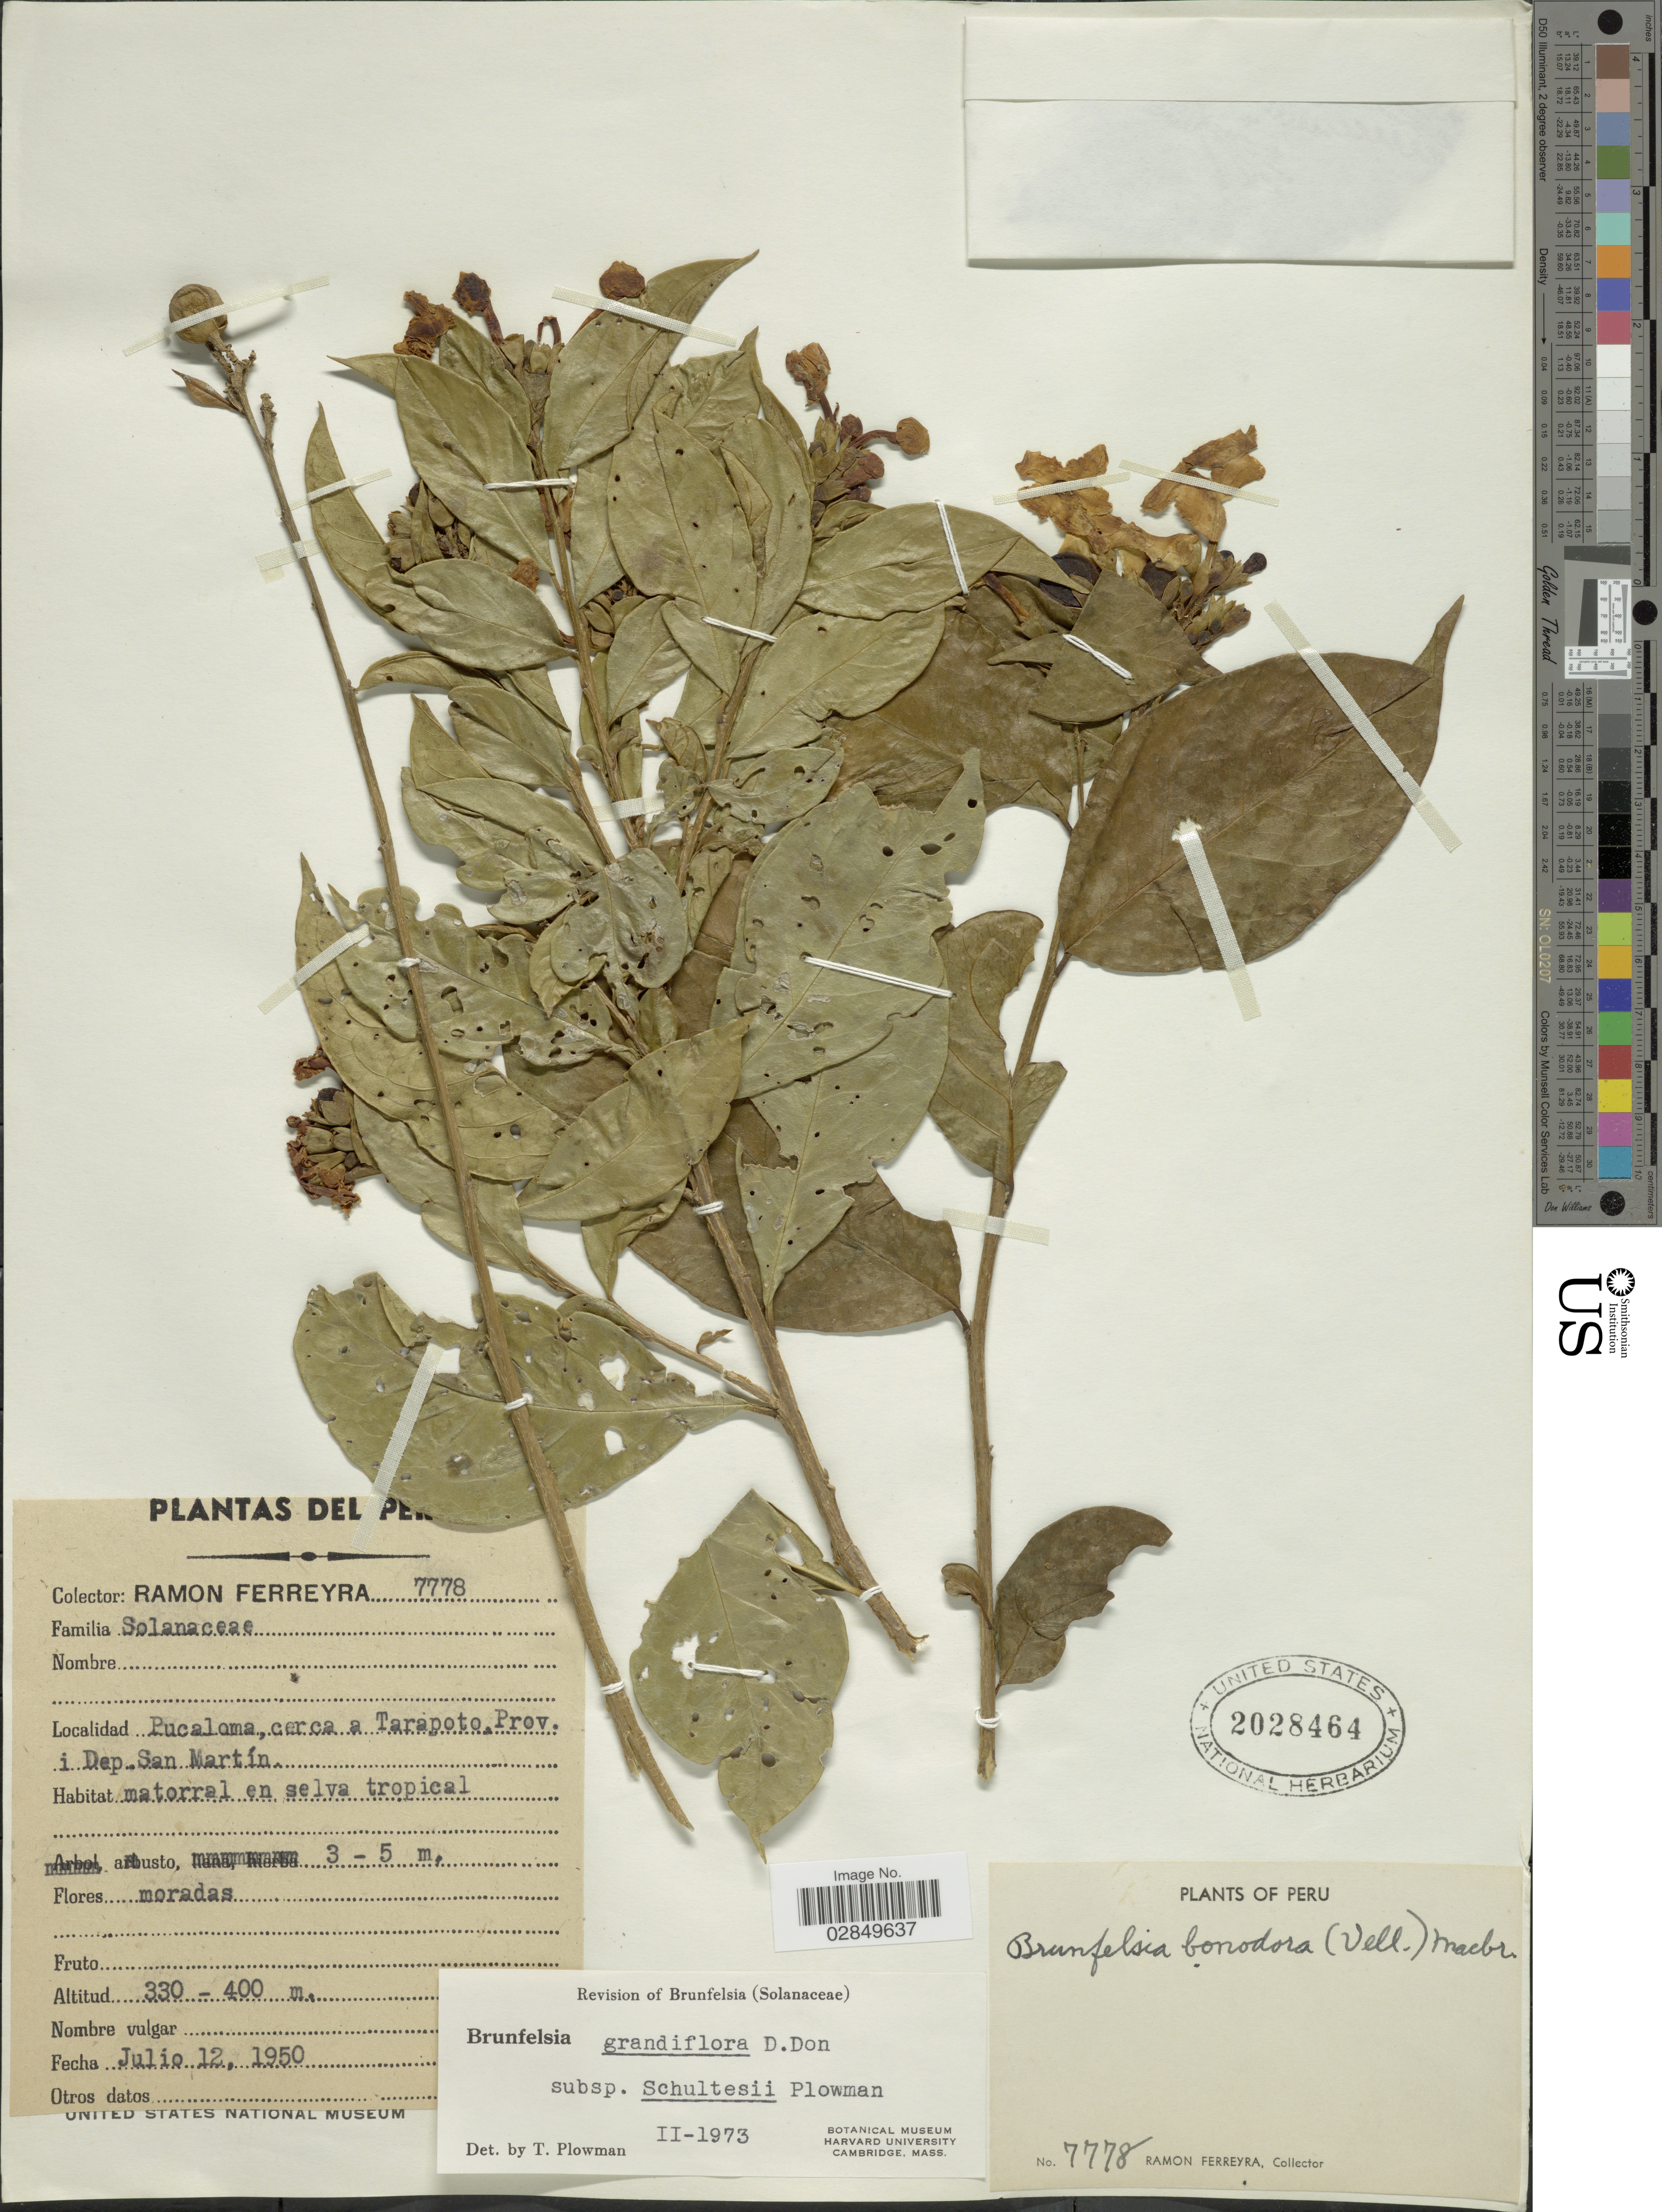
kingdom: Plantae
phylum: Tracheophyta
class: Magnoliopsida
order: Solanales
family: Solanaceae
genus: Brunfelsia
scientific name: Brunfelsia grandiflora subsp. schultesii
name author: Plowman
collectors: R. A. Ferreyra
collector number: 7778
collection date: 1950-07-12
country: Peru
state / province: San Martín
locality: Pucaloma, cerca a Tarapoto, Prov. i Dep. San Martín.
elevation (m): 330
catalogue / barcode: US 2028464